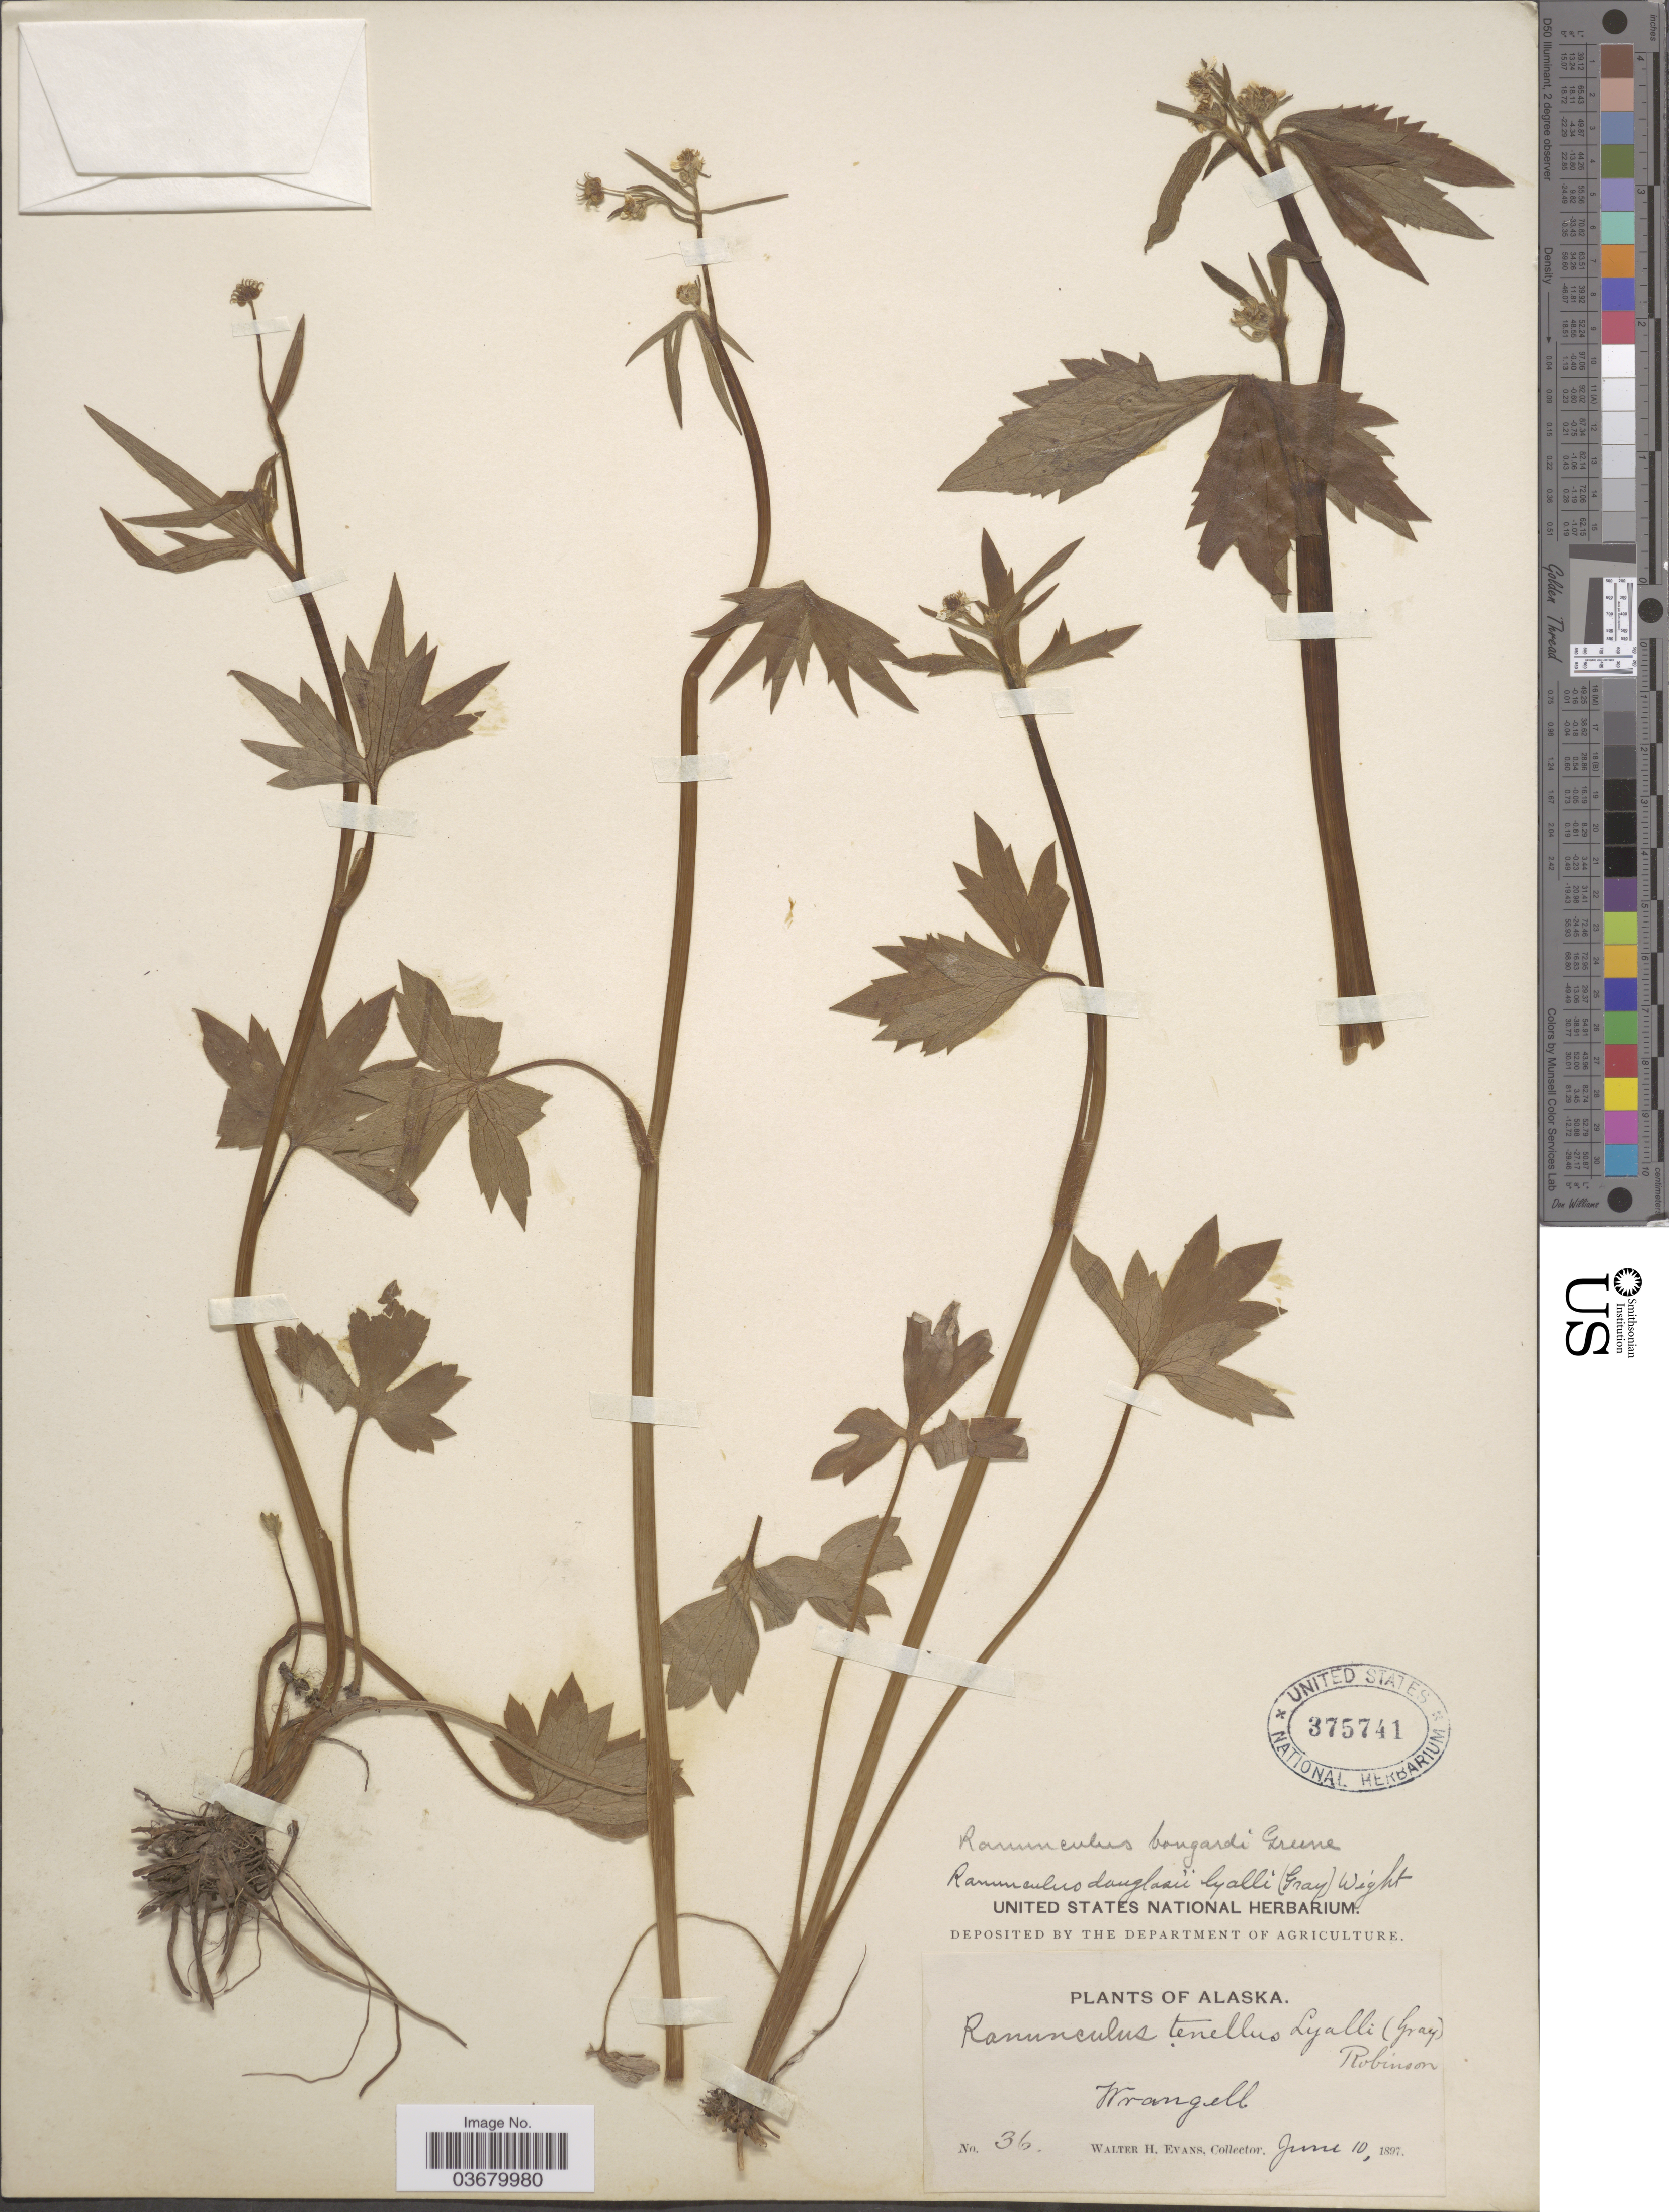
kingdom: Plantae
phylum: Tracheophyta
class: Magnoliopsida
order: Ranunculales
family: Ranunculaceae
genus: Ranunculus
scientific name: Ranunculus bongardii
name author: Greene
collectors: W. H. Evans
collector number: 36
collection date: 1897-06-10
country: United States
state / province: Alaska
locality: Wrangell.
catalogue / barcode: US 375741